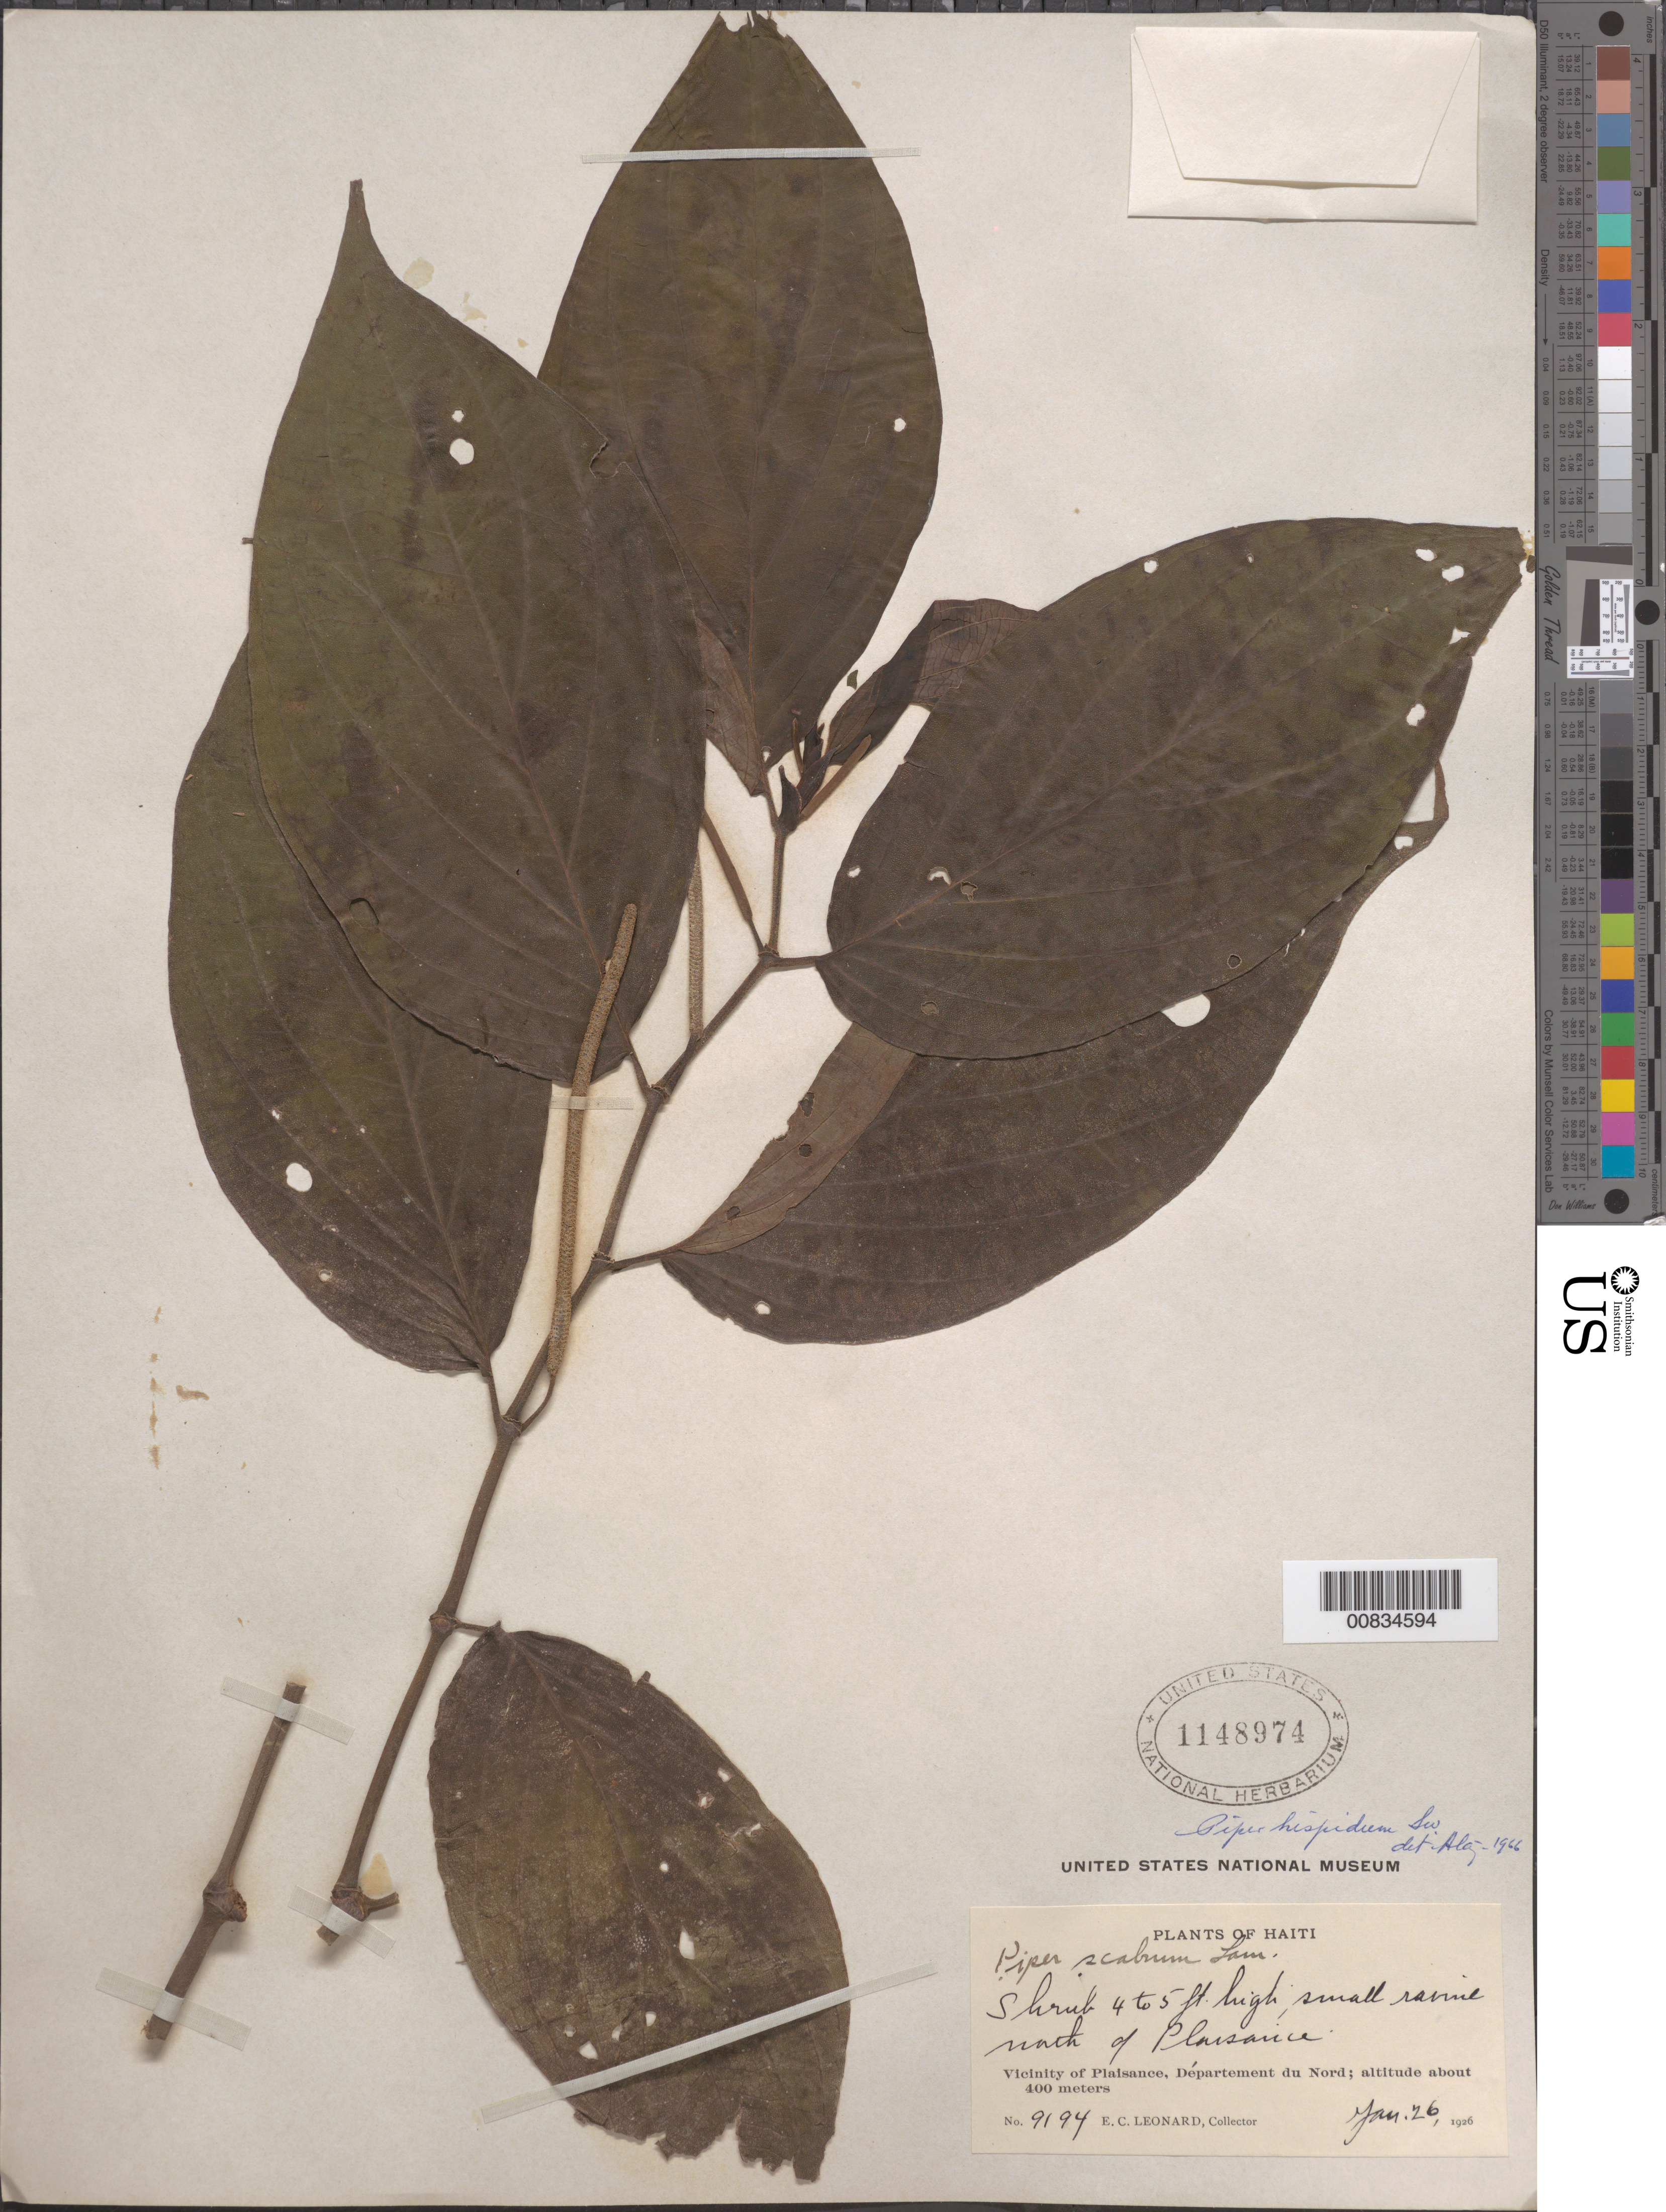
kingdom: Plantae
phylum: Tracheophyta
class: Magnoliopsida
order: Piperales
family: Piperaceae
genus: Piper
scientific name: Piper hispidum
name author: Sw.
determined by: Liogier, Alain H.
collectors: E. C. Leonard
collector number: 9194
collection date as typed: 26 Jan 1926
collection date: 1926-01-26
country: Haiti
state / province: Nord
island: Hispaniola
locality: Vicinity of Plaisance. Small ravine north of Plaisance.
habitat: Small ravine.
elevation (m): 400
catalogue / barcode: US 1148974